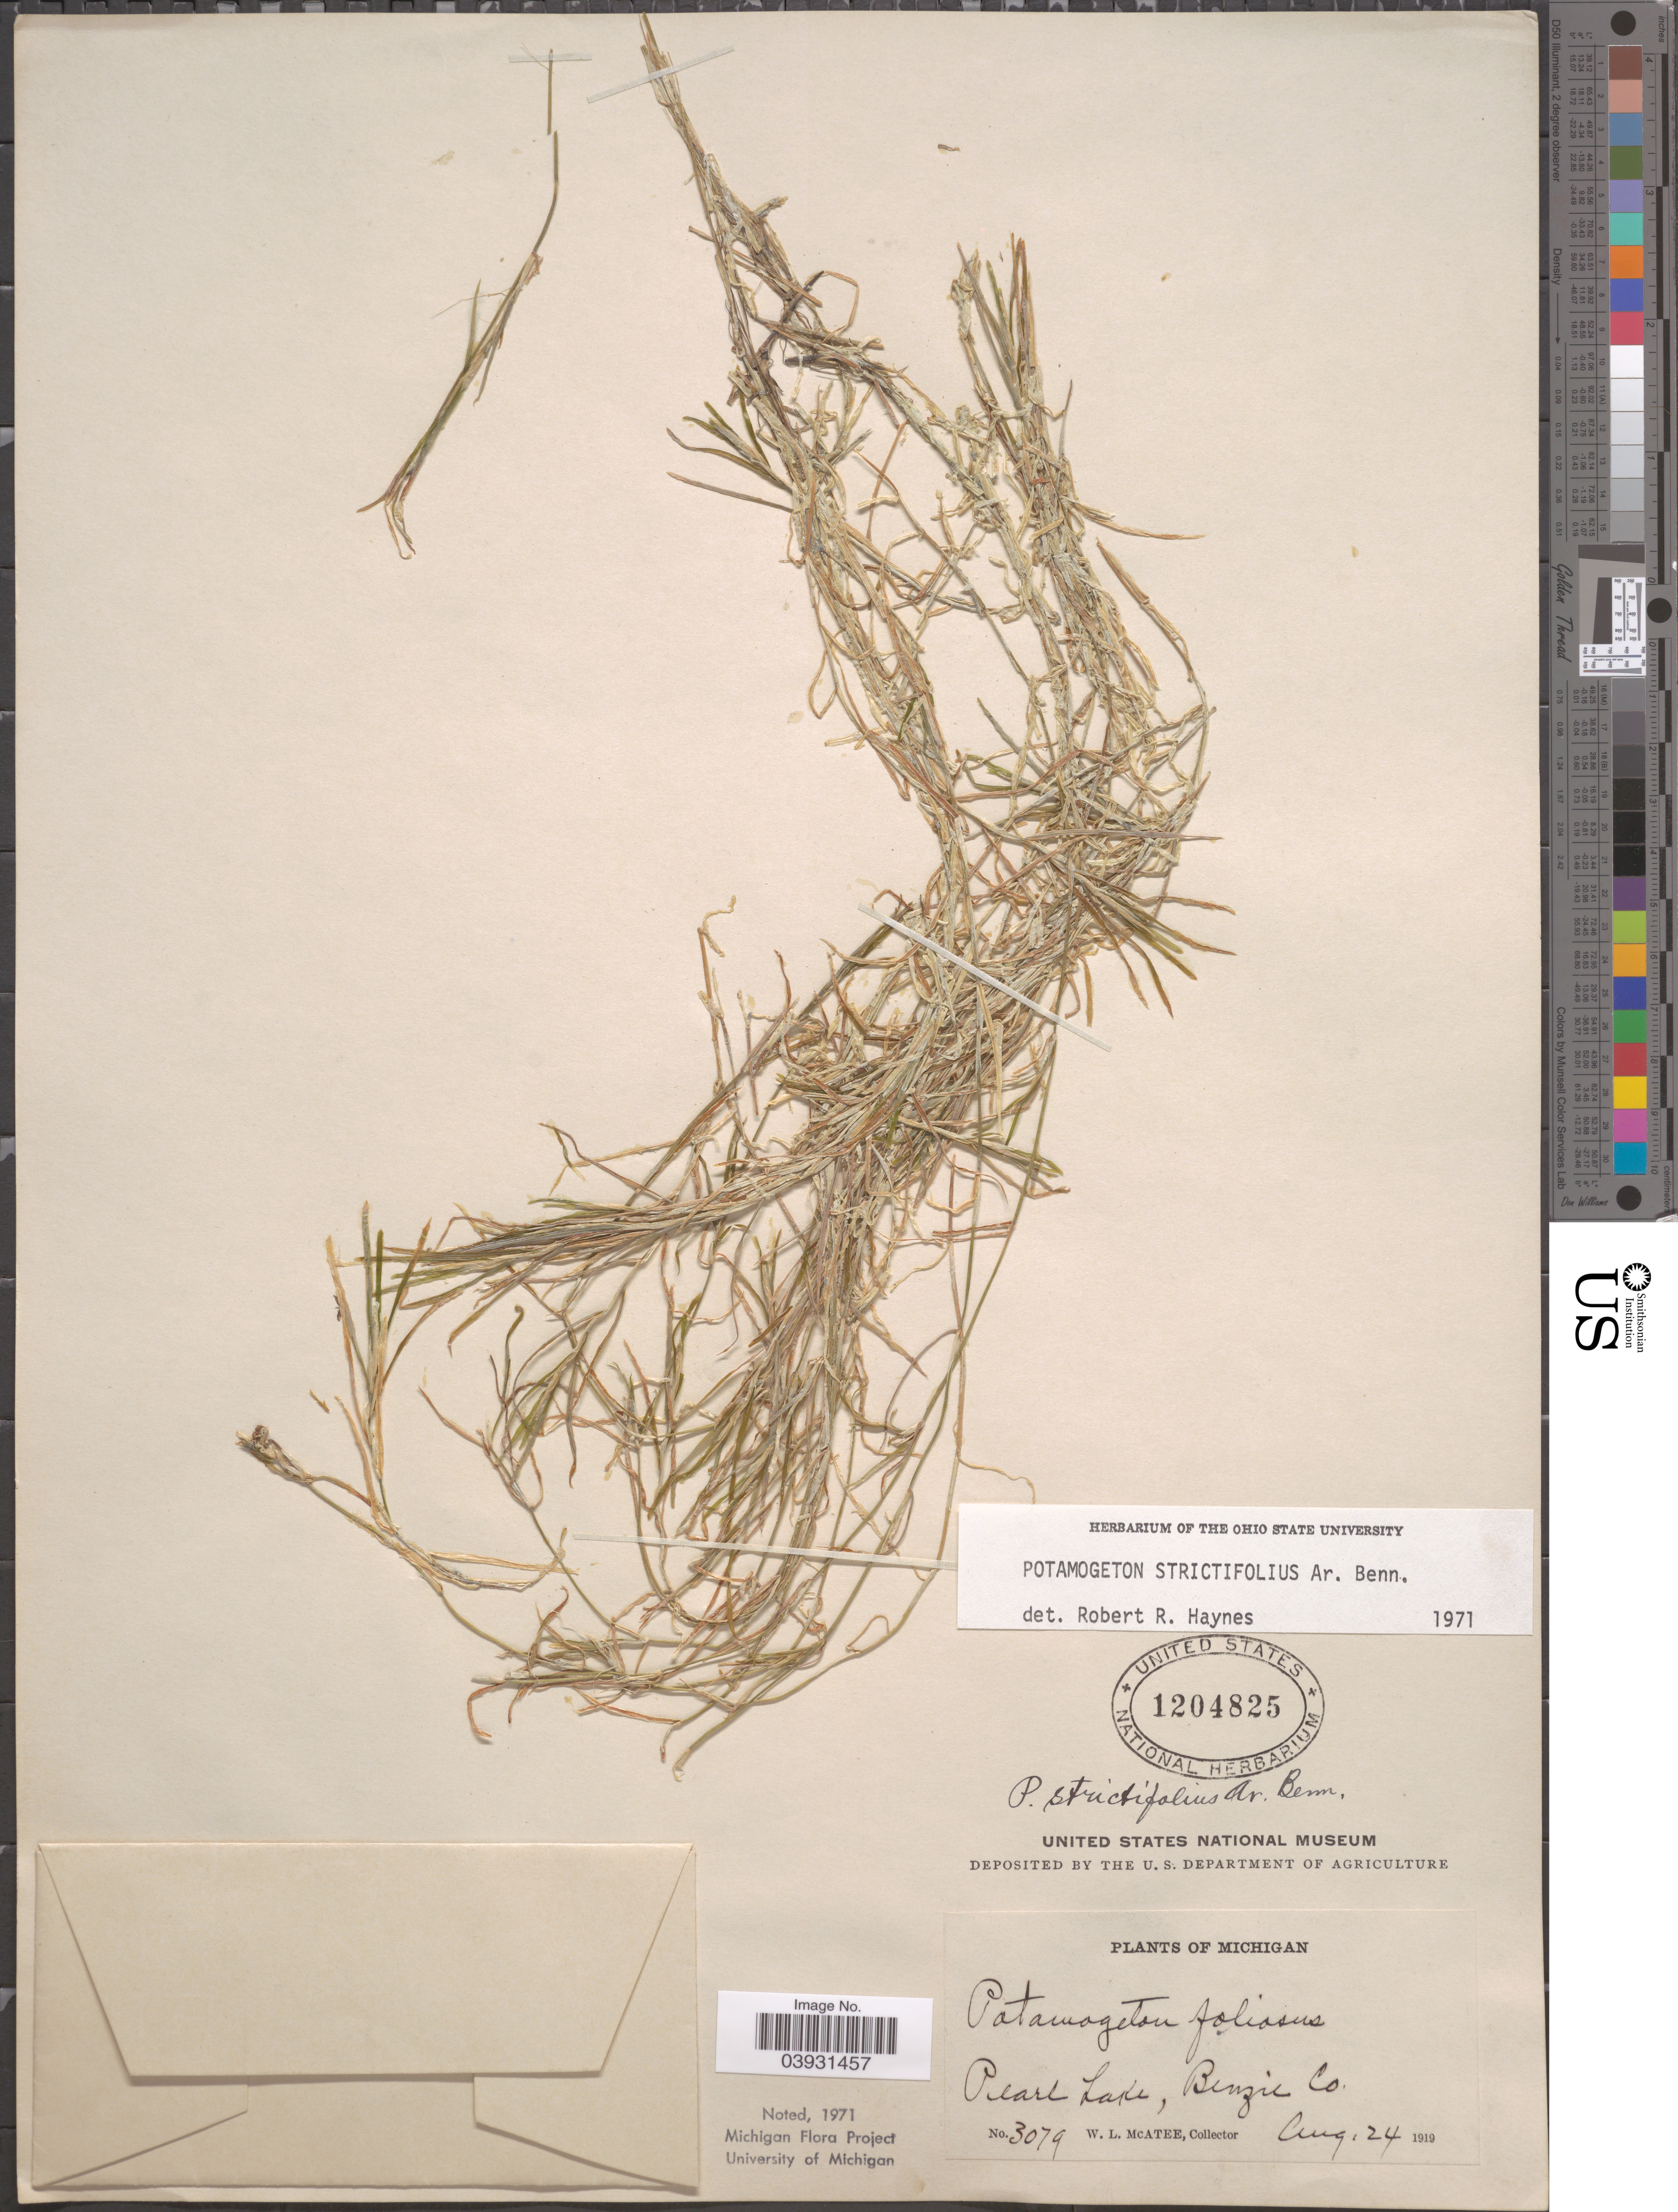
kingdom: Plantae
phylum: Tracheophyta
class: Liliopsida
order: Alismatales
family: Potamogetonaceae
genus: Potamogeton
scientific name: Potamogeton strictifolius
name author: A. Benn.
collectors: W. McAtee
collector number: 3079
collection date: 1919-08-24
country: United States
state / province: Michigan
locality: Pearl Lake, Benzie Co.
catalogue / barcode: US 1204825